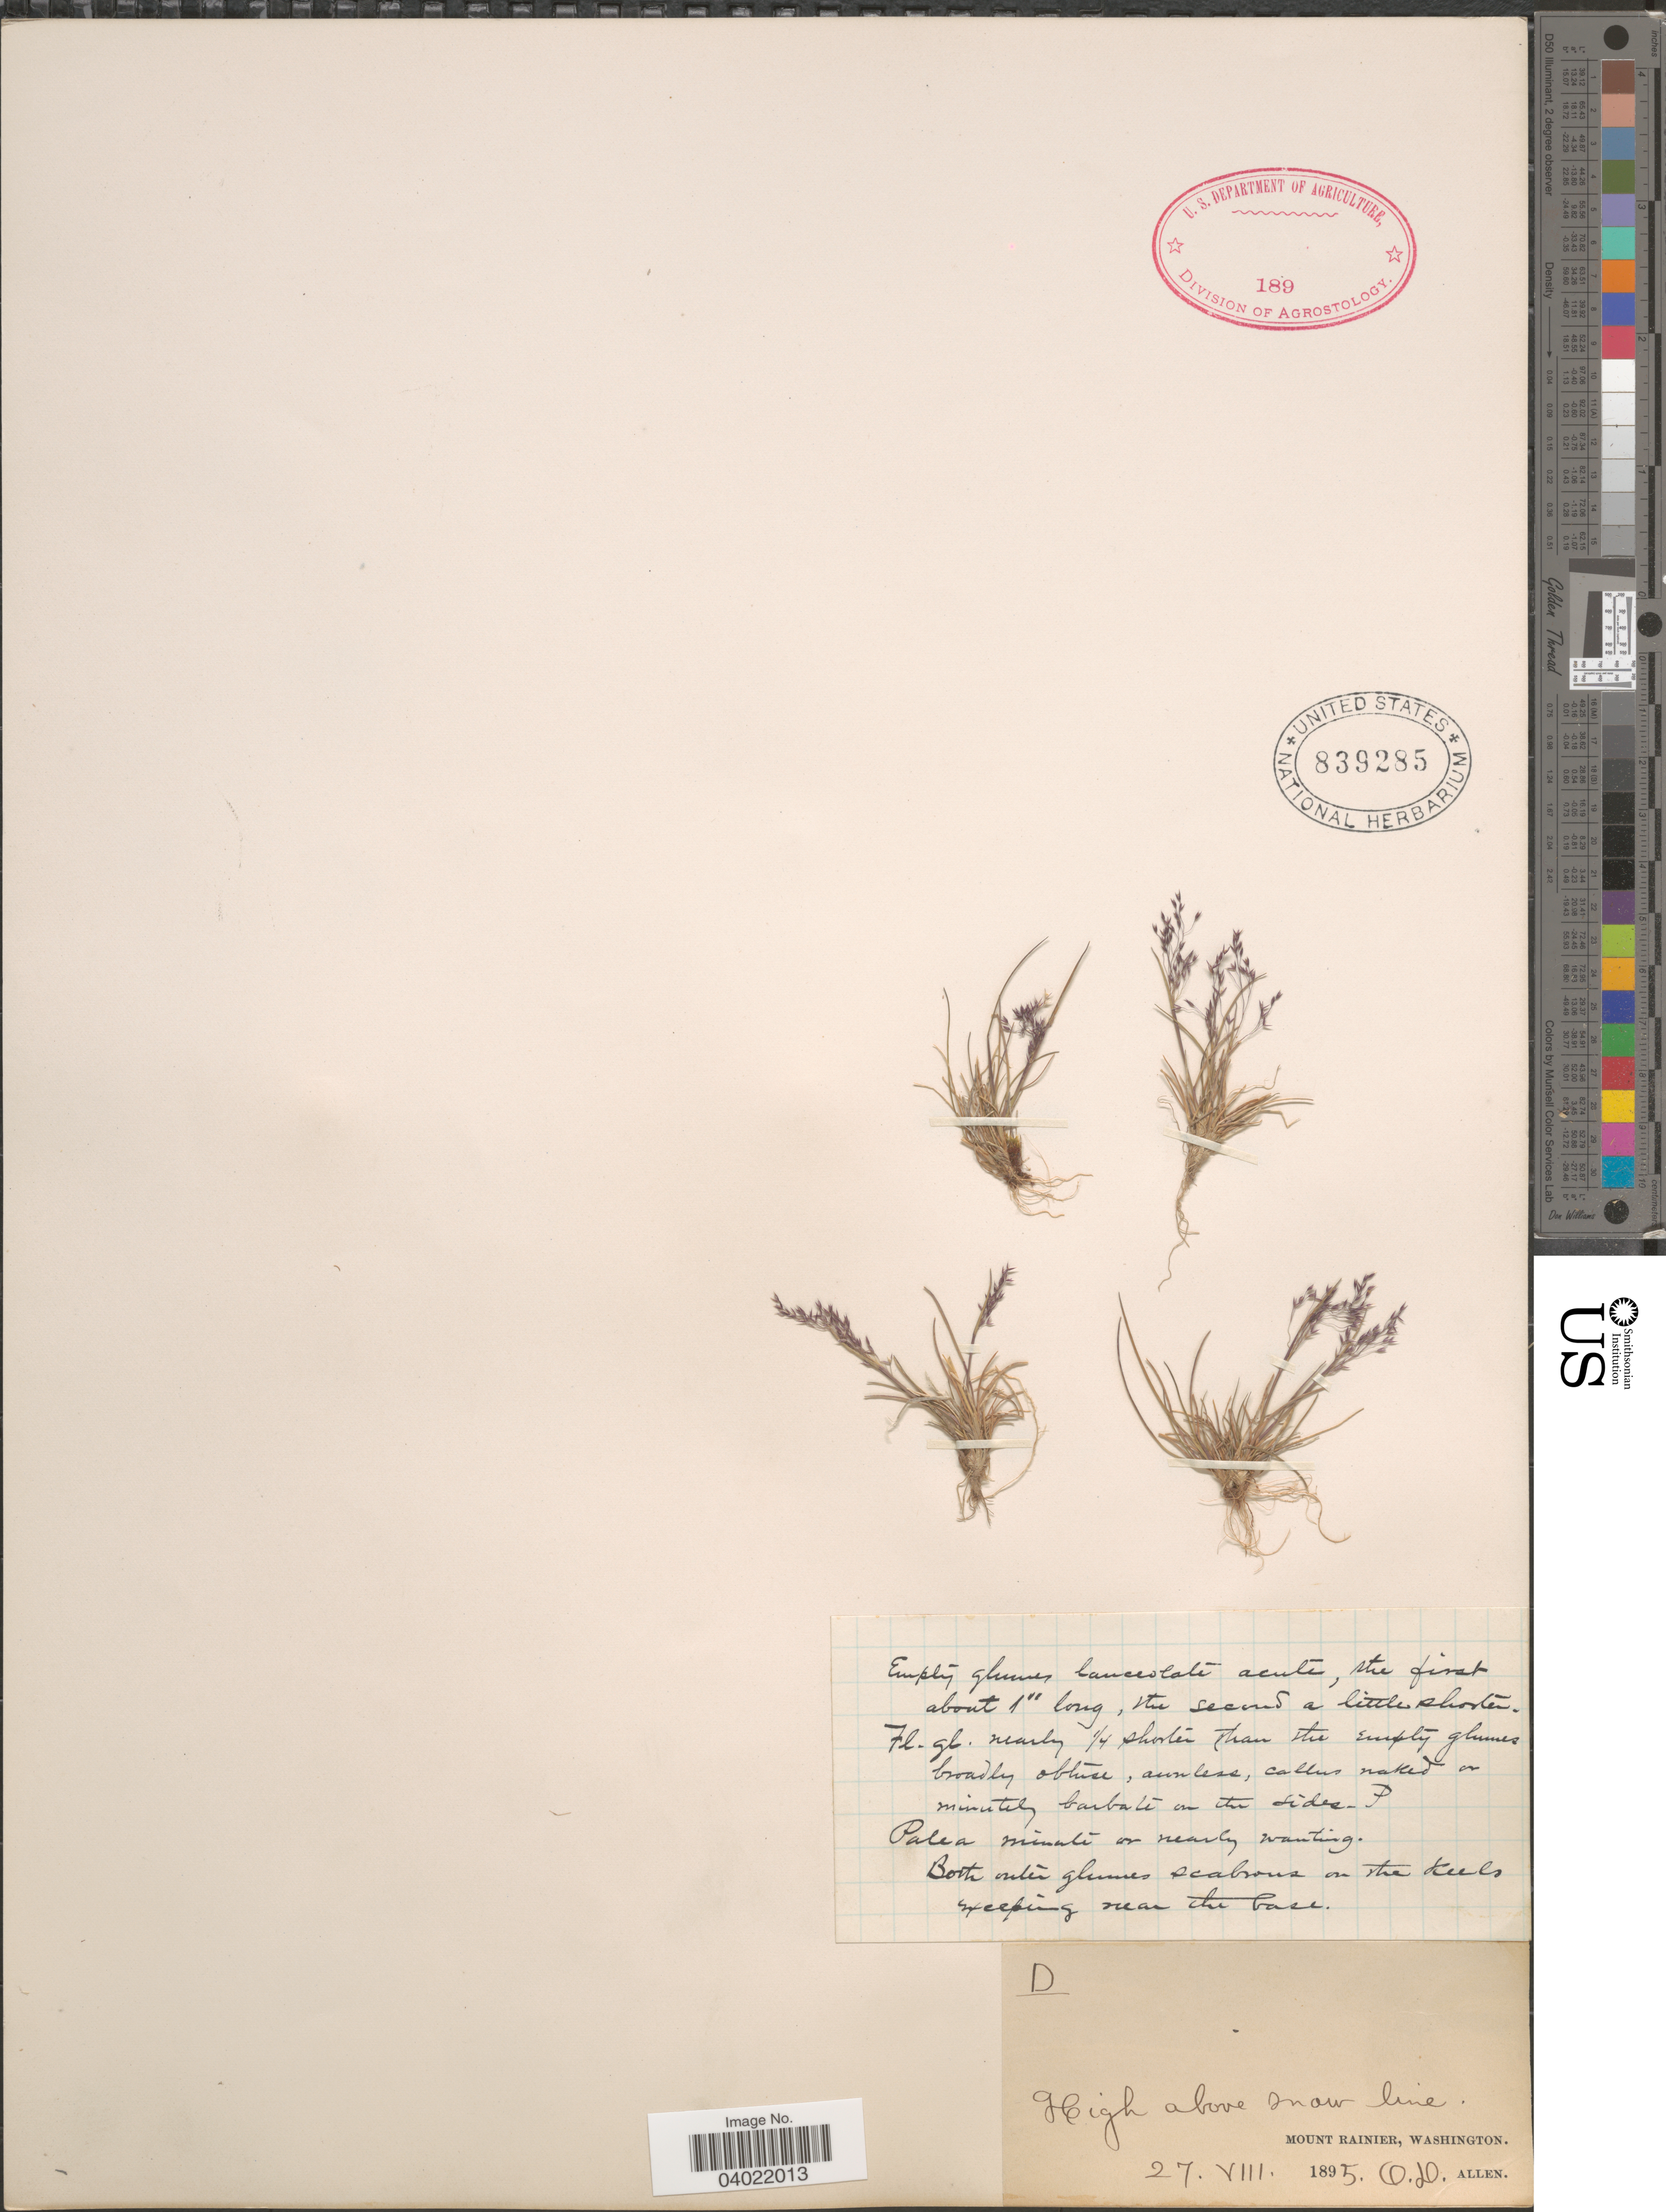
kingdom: Plantae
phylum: Tracheophyta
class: Liliopsida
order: Poales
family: Poaceae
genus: Agrostis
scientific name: Agrostis scabra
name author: Willd.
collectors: O. D. Allen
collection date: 1895-08-27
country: United States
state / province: Washington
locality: High above snow line. Mount Rainier.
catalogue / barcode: US 839285